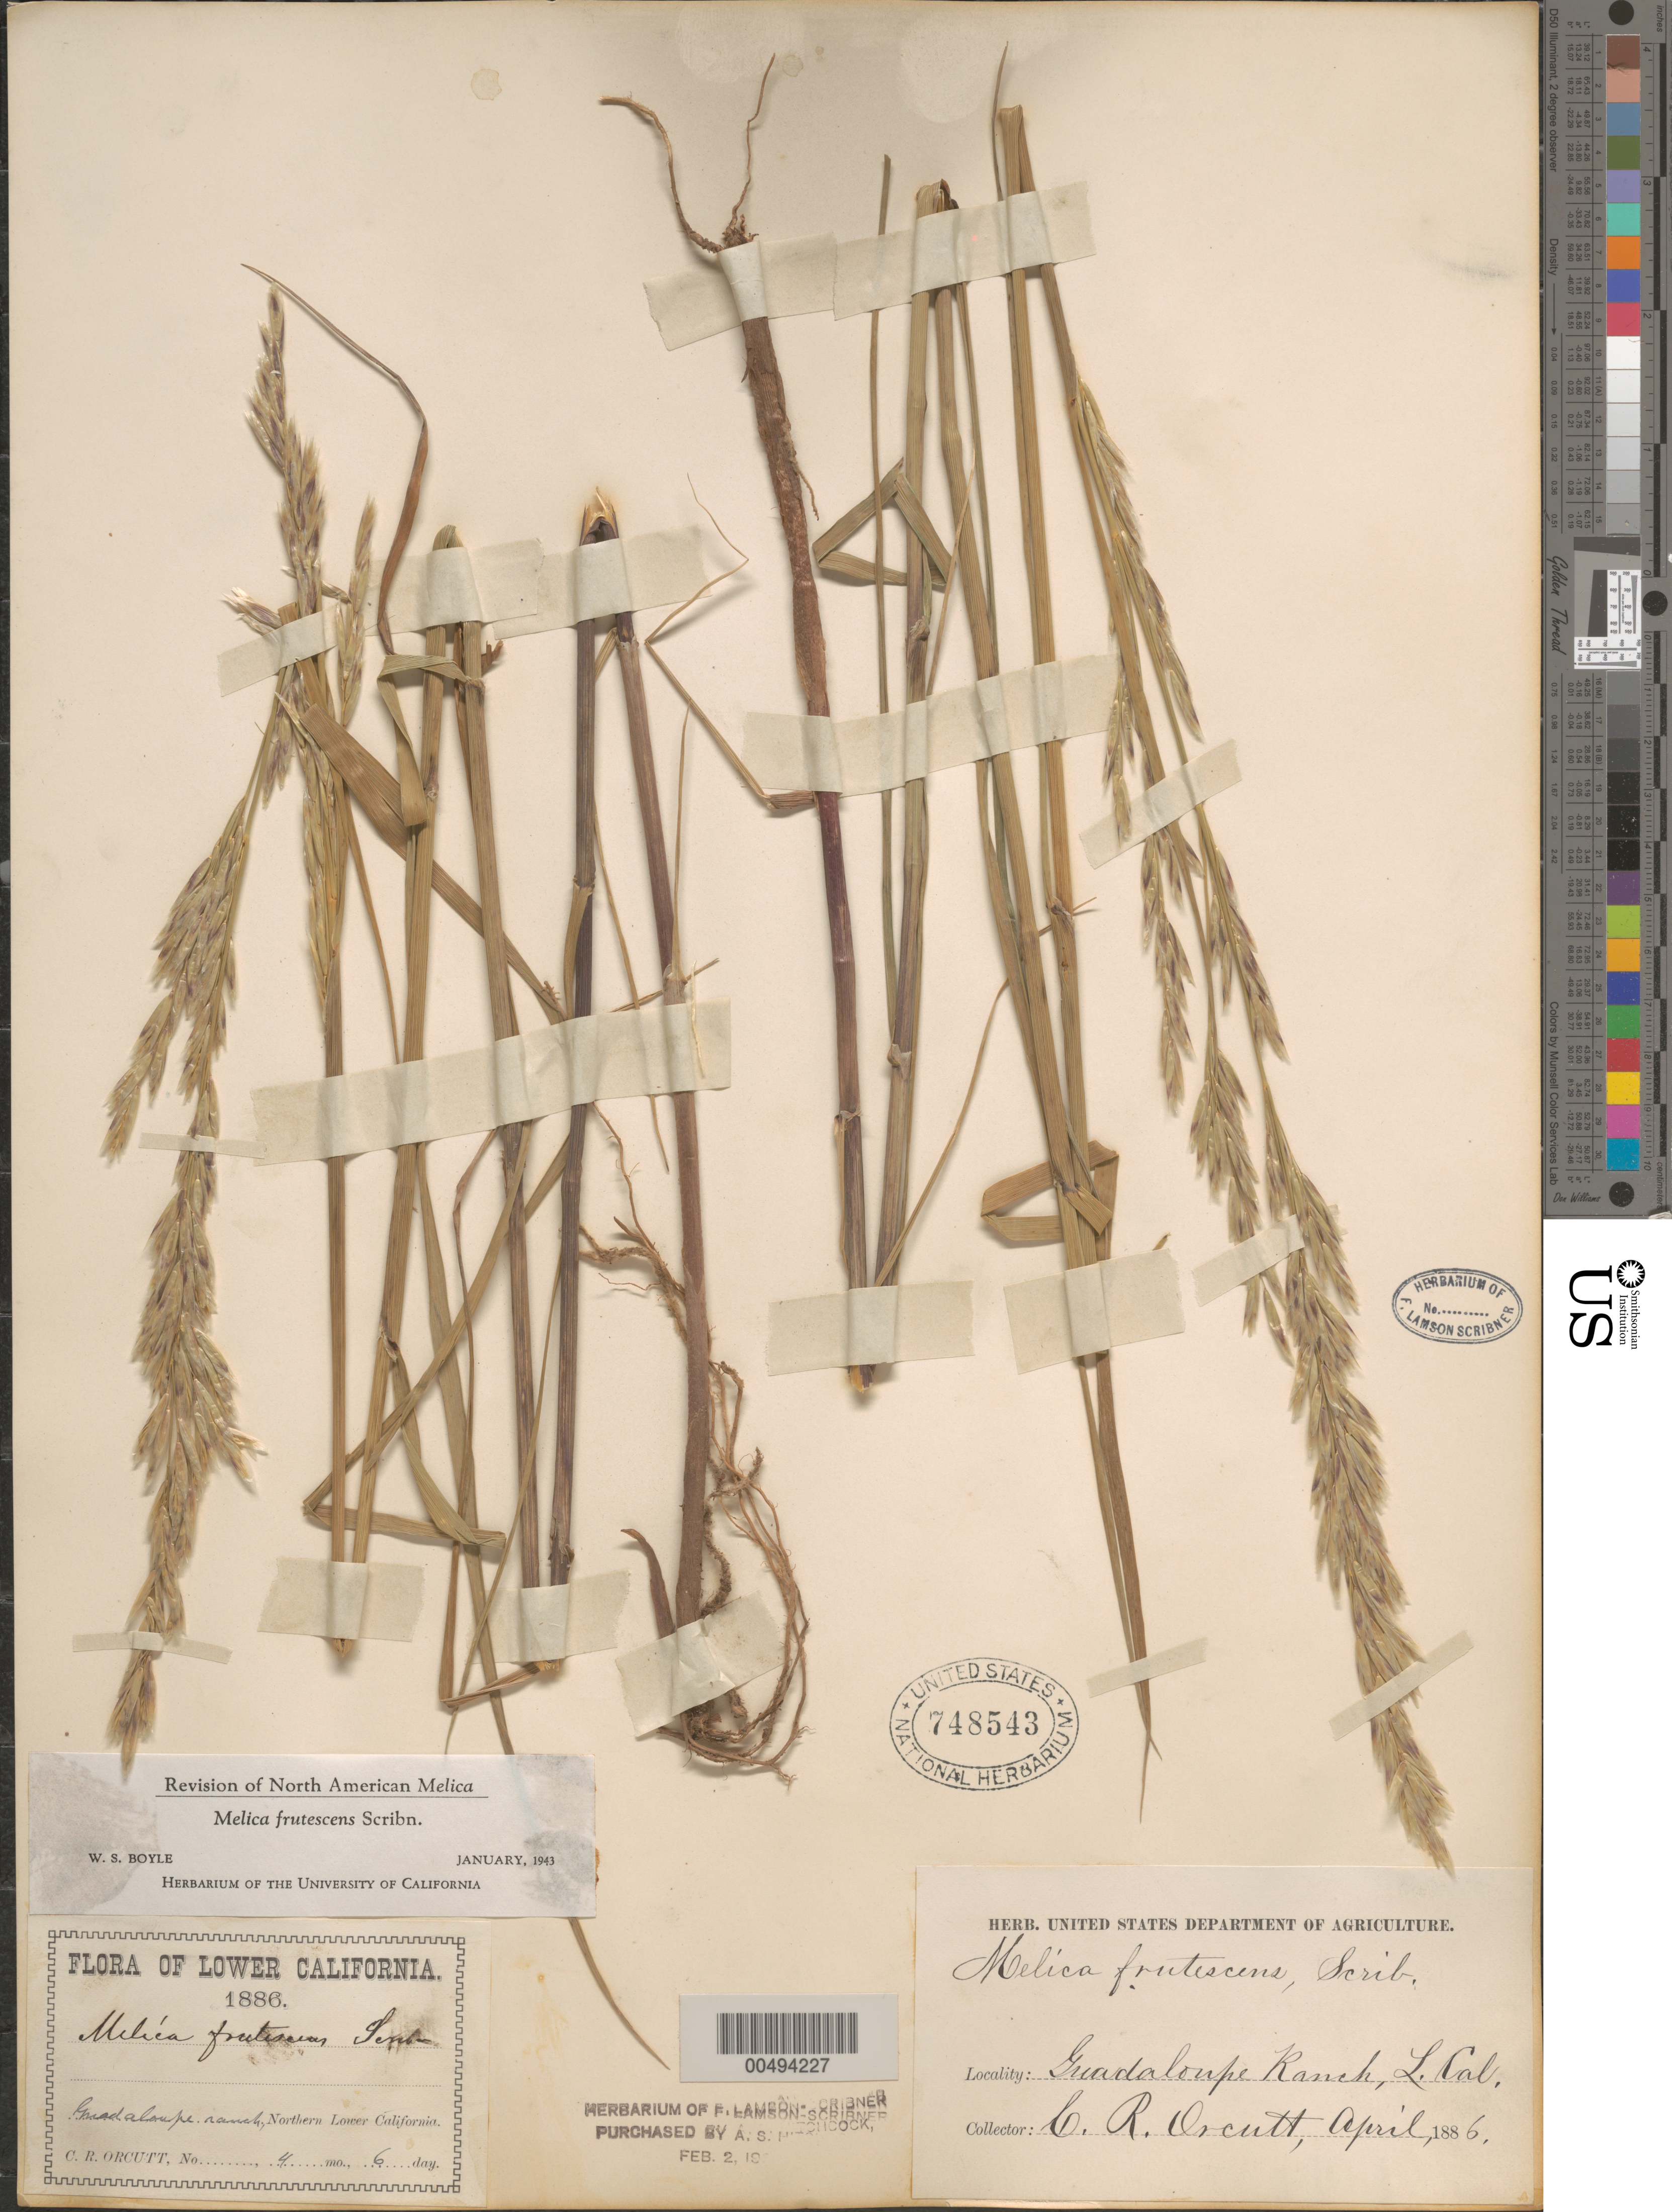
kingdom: Plantae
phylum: Tracheophyta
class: Liliopsida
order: Poales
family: Poaceae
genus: Melica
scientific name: Melica frutescens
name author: Scribn.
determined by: Boyle, W. S.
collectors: C. R. Orcutt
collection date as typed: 6 Apr 1886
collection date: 1886-04-06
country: Mexico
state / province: Baja California Norte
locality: Guadaloupe Ranch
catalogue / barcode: US 748543